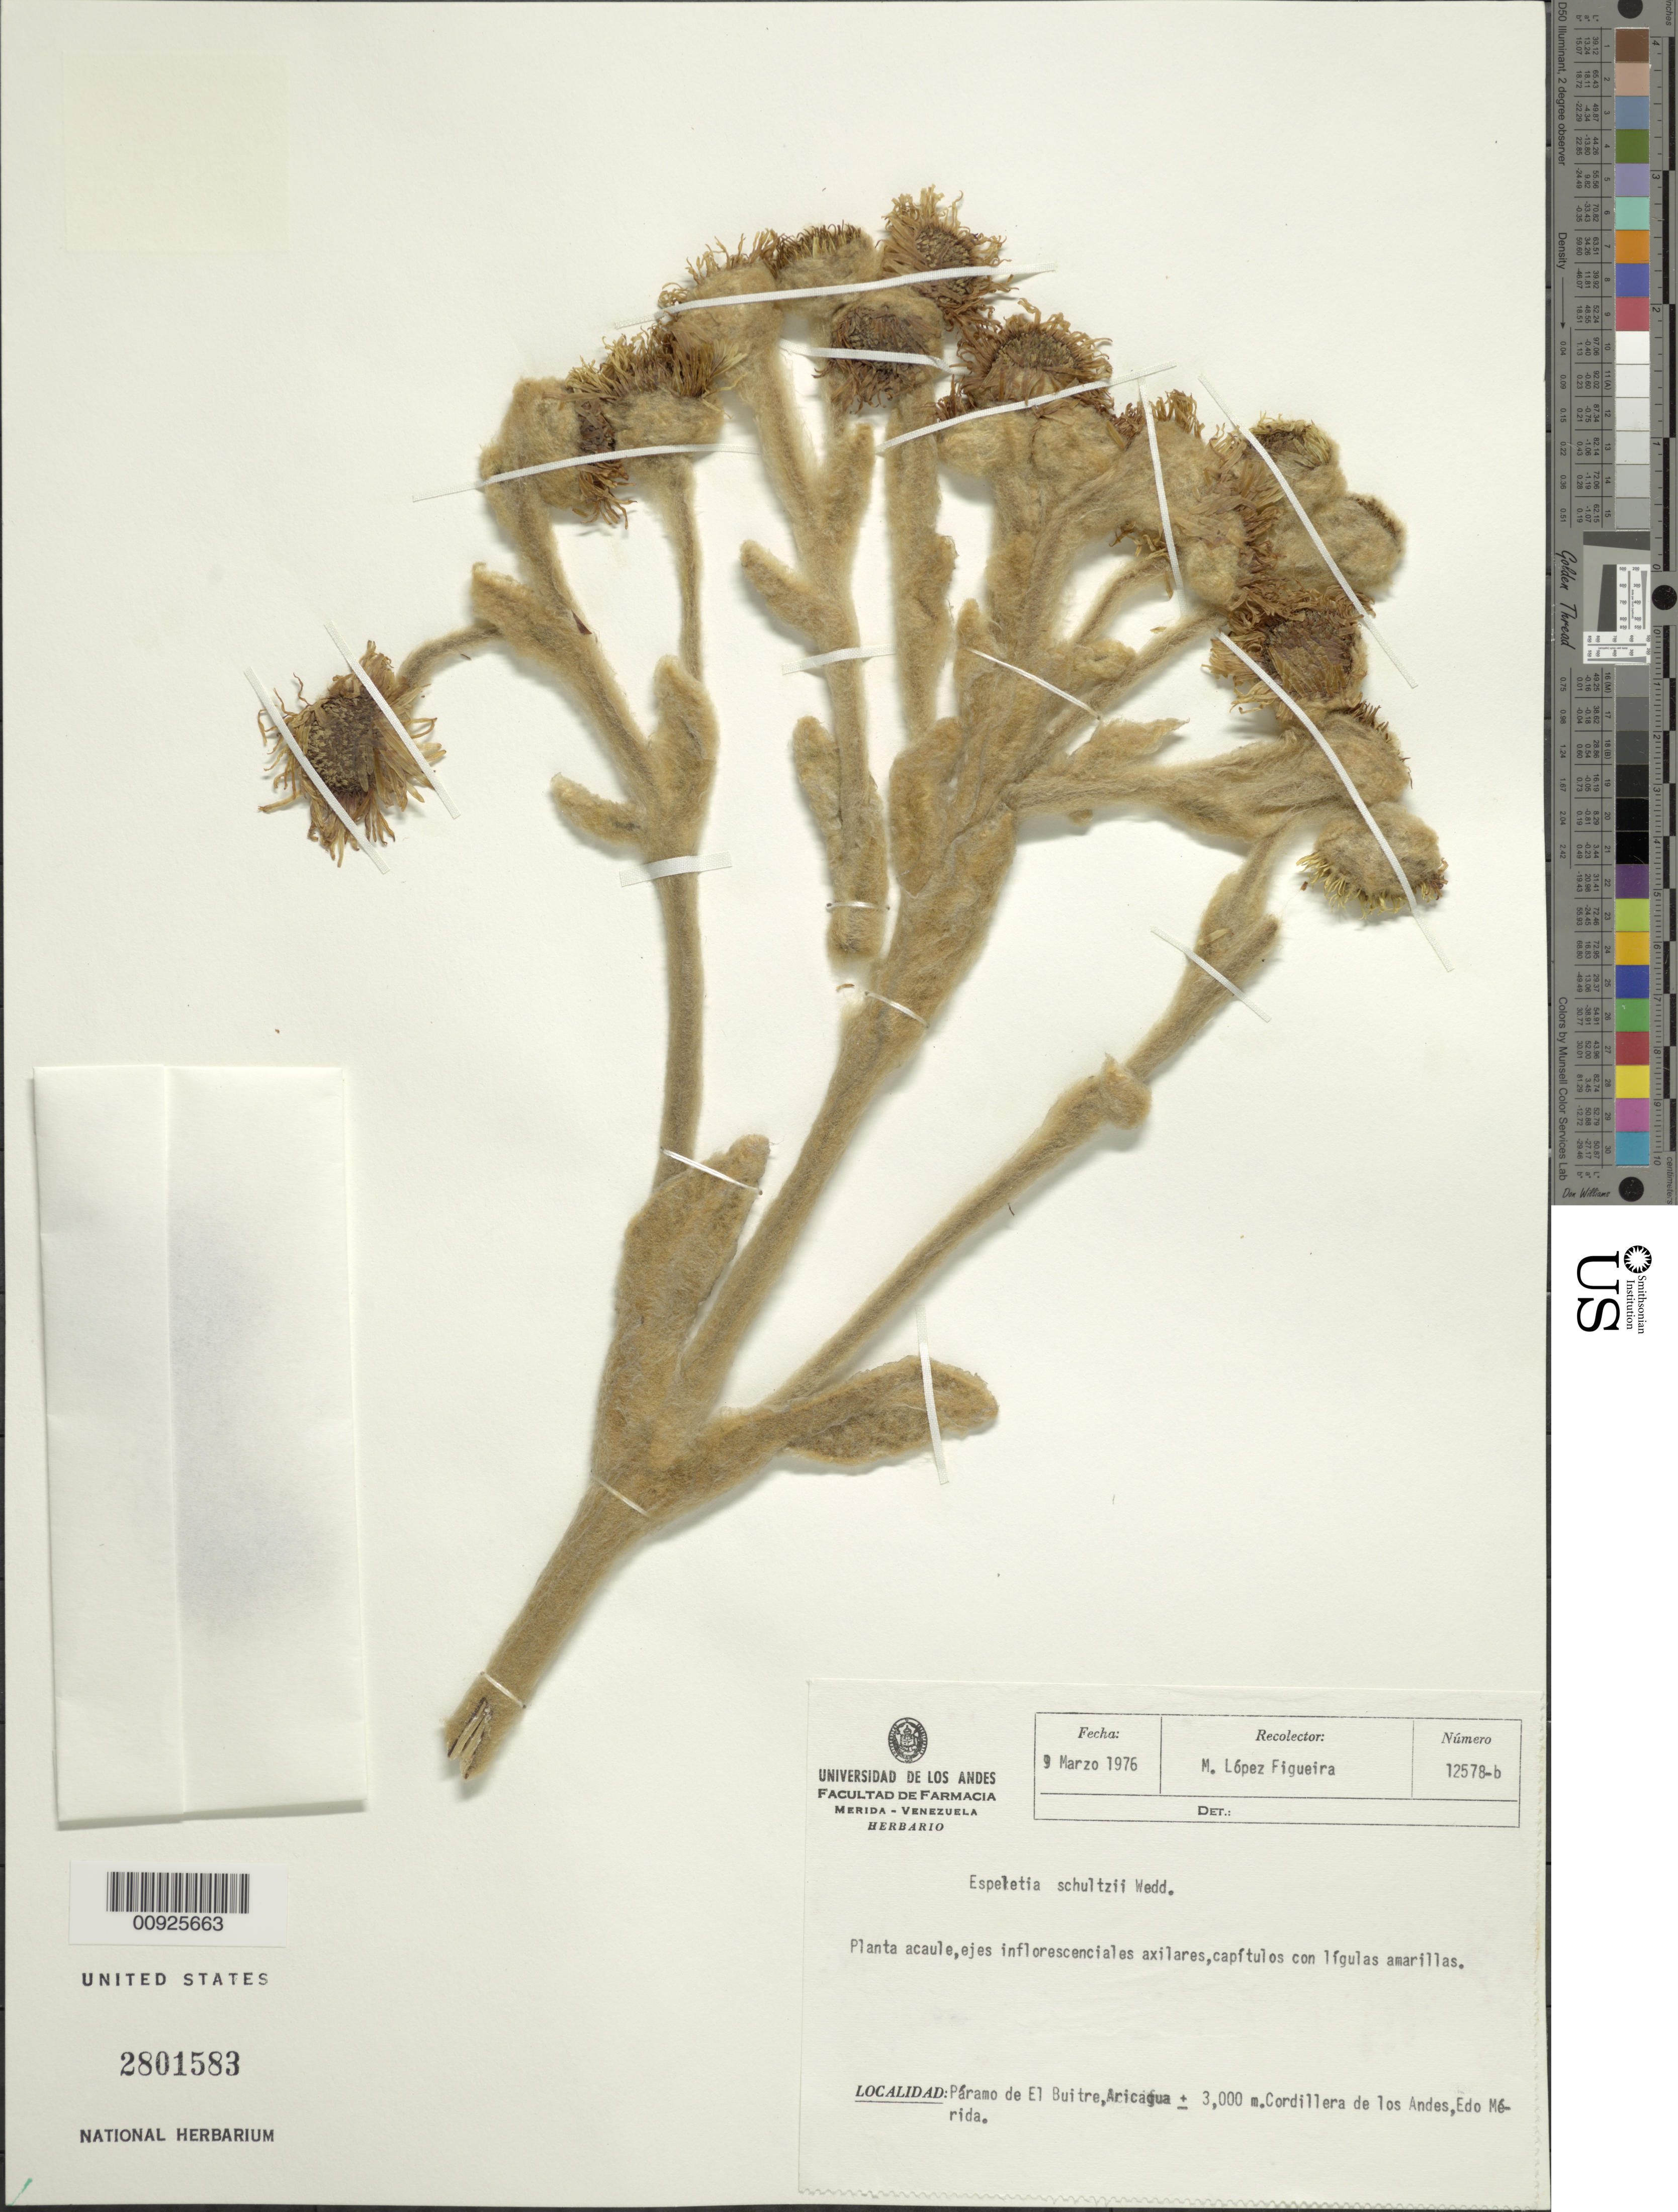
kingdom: Plantae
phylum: Tracheophyta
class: Magnoliopsida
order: Asterales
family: Asteraceae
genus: Espeletia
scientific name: Espeletia schultzii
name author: Wedd.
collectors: M. López Figueiras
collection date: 1976-03-09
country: Venezuela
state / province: Mérida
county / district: Aricagua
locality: P. del Buitre. Páramo de El Buitre, Aricagua.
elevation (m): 3000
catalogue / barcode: US 2801583